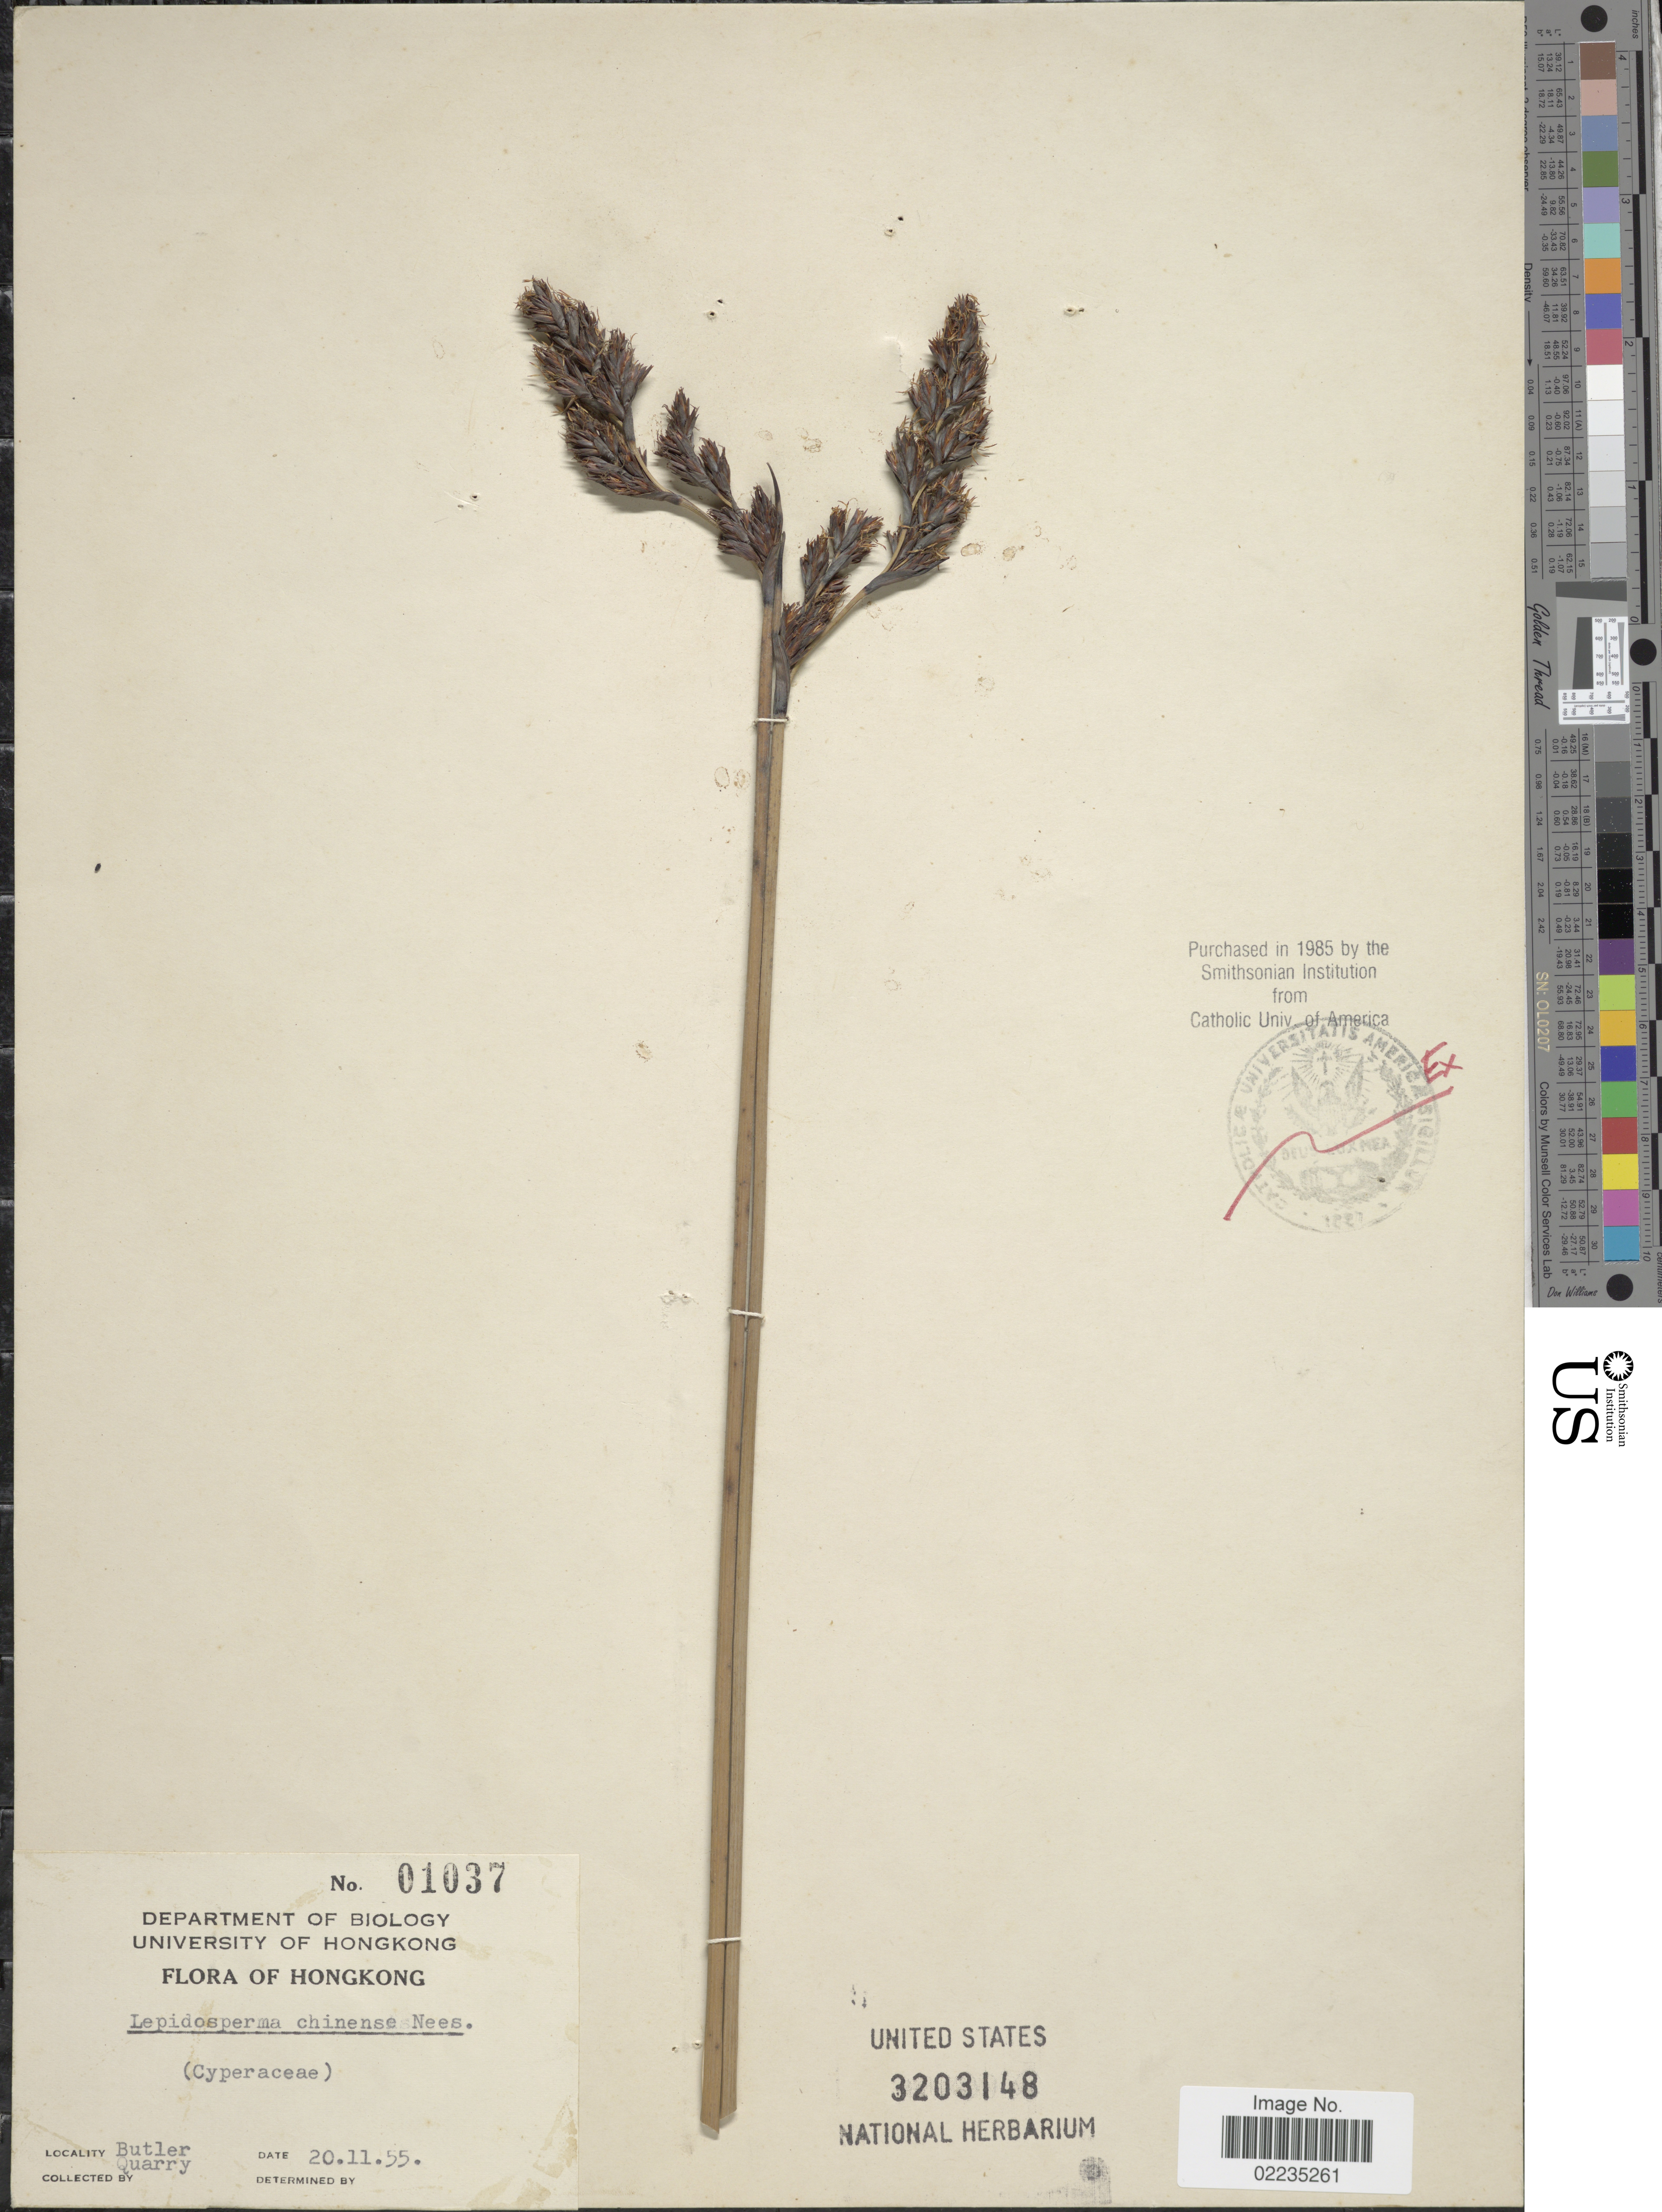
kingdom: Plantae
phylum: Tracheophyta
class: Liliopsida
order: Poales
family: Cyperaceae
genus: Lepidosperma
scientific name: Lepidosperma chinense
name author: Nees & Meyen ex Kunth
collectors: University of Hong Kong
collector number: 01037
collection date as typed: Transcribed d/m/y: 20/11/55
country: China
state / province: Hong Kong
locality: Butler Quarry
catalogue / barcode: US 3203148